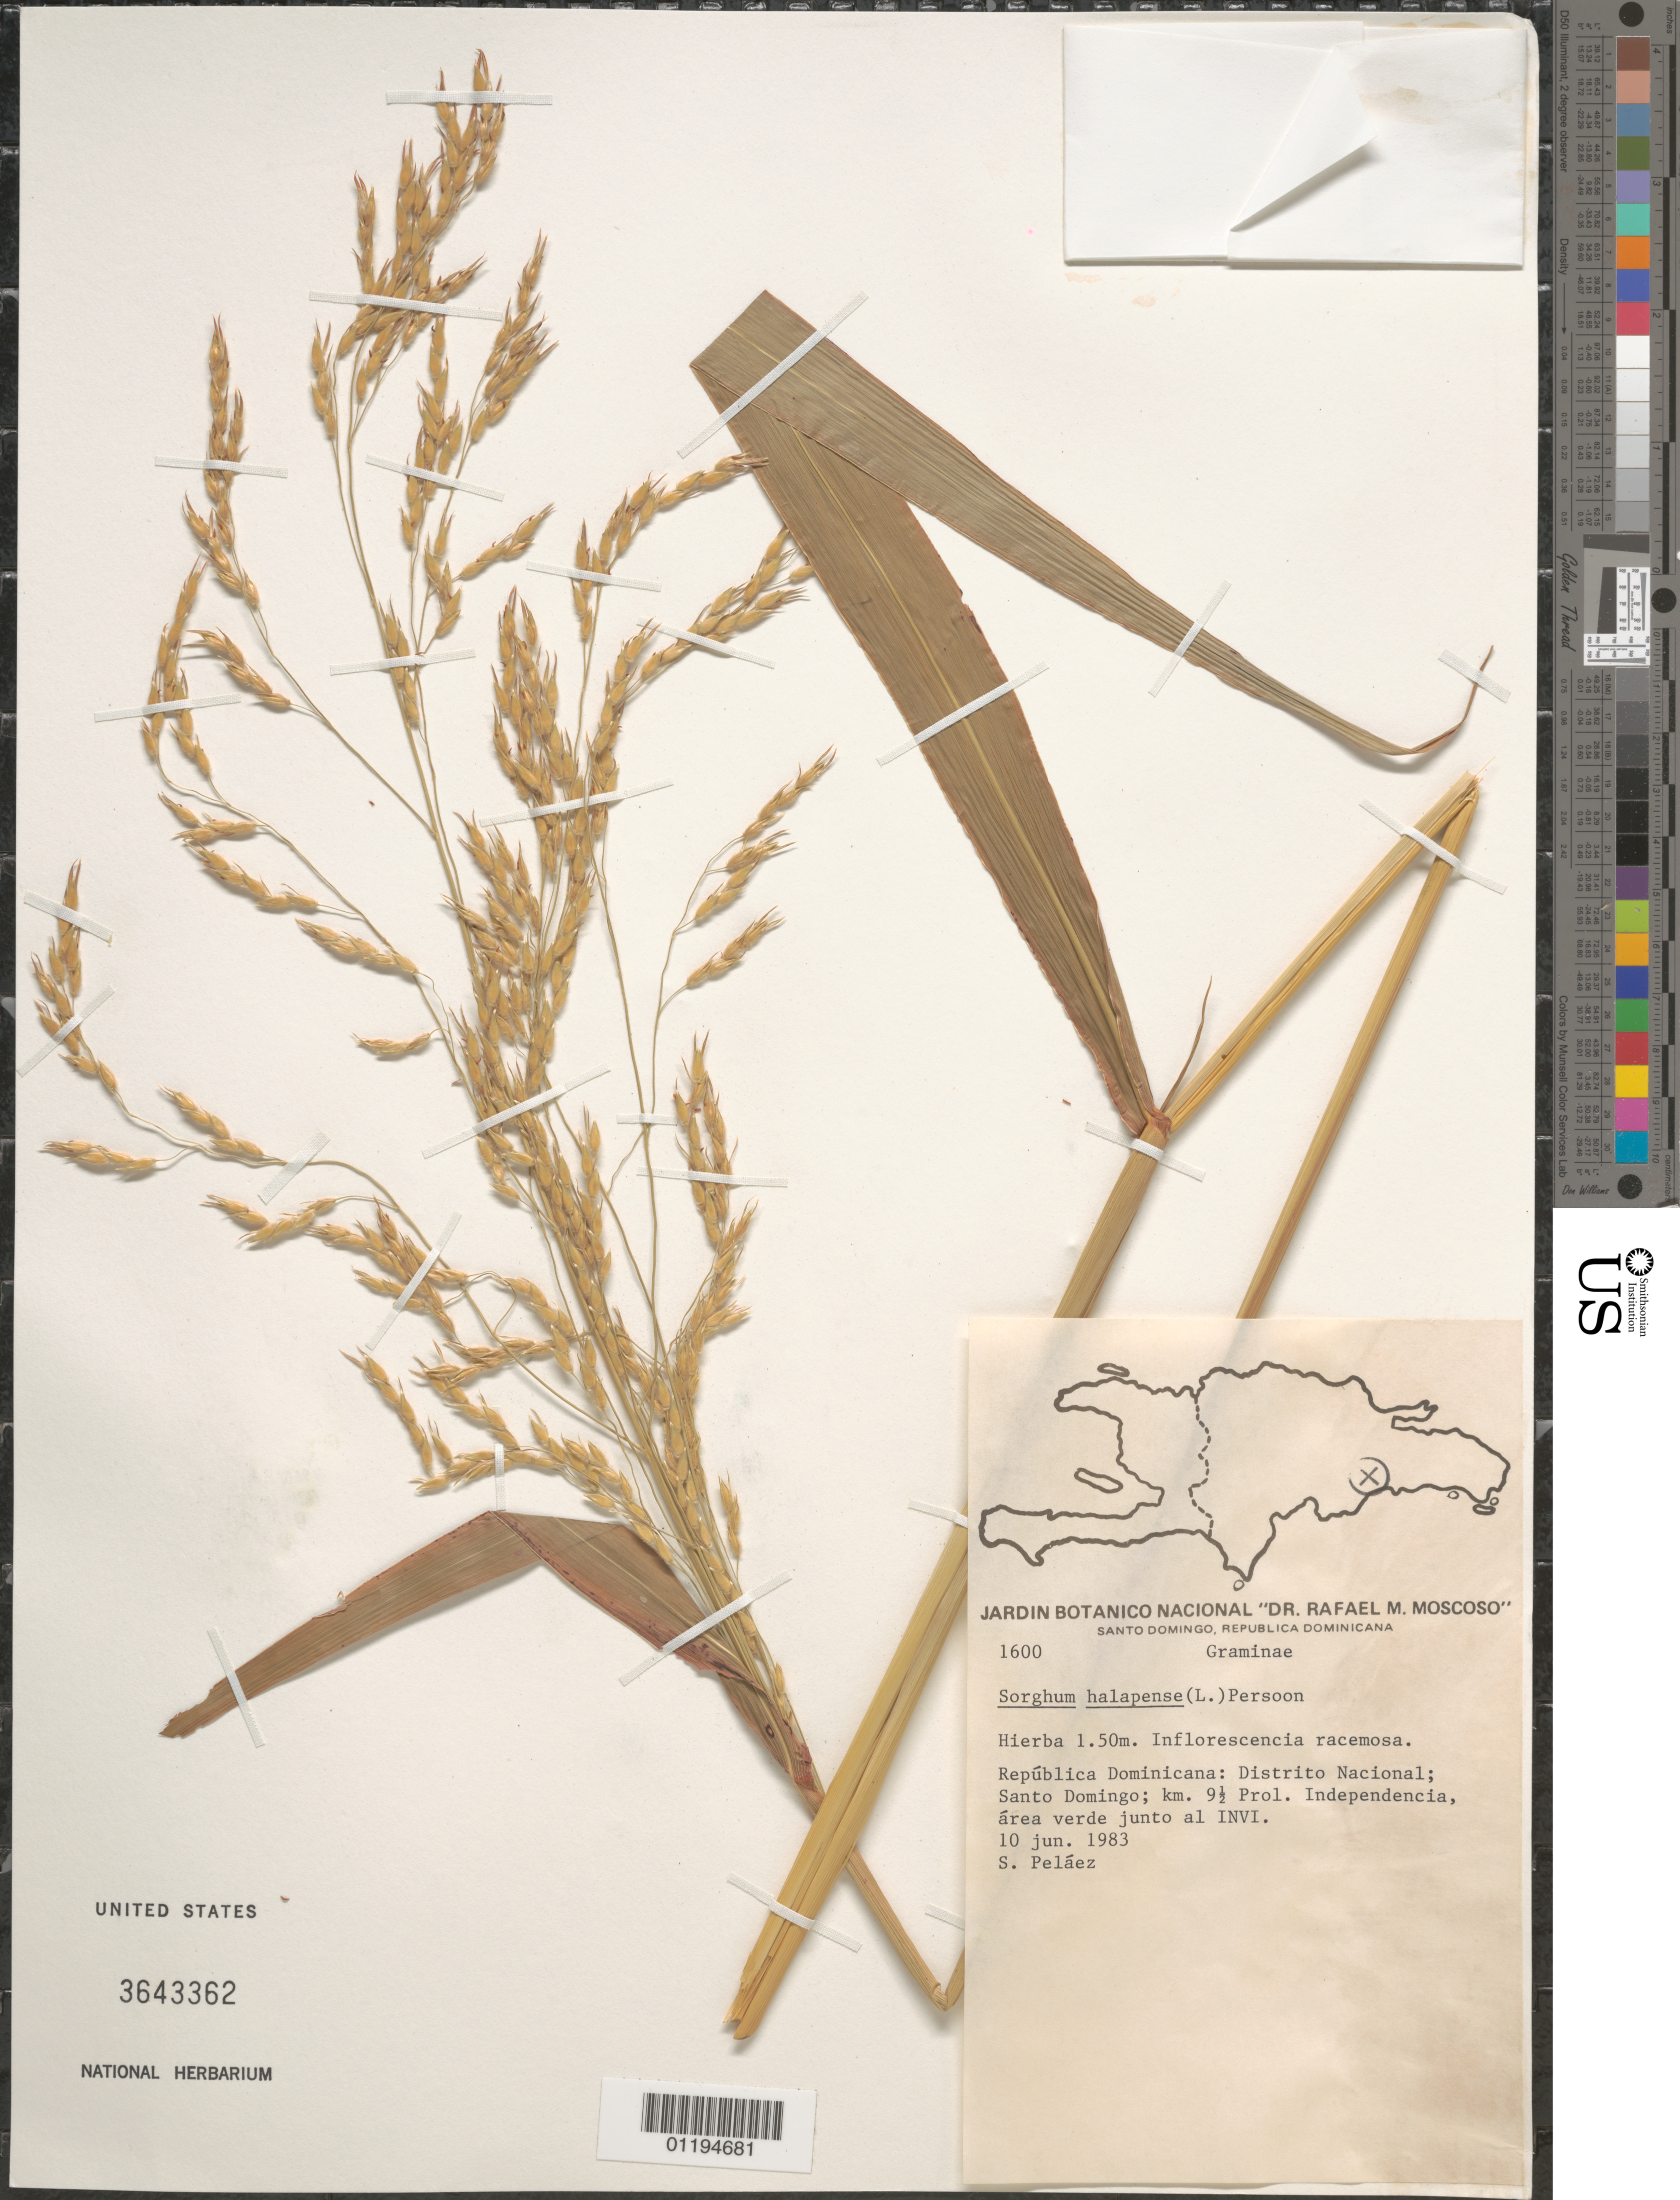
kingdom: Plantae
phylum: Tracheophyta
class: Liliopsida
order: Poales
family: Poaceae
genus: Sorghum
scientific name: Sorghum halepense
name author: (L.) Pers.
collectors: S. Pelaez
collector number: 1600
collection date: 1983-06-10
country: Dominican Republic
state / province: Santo Domingo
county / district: Nacional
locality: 9.5km from Independencia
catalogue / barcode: US 3643362